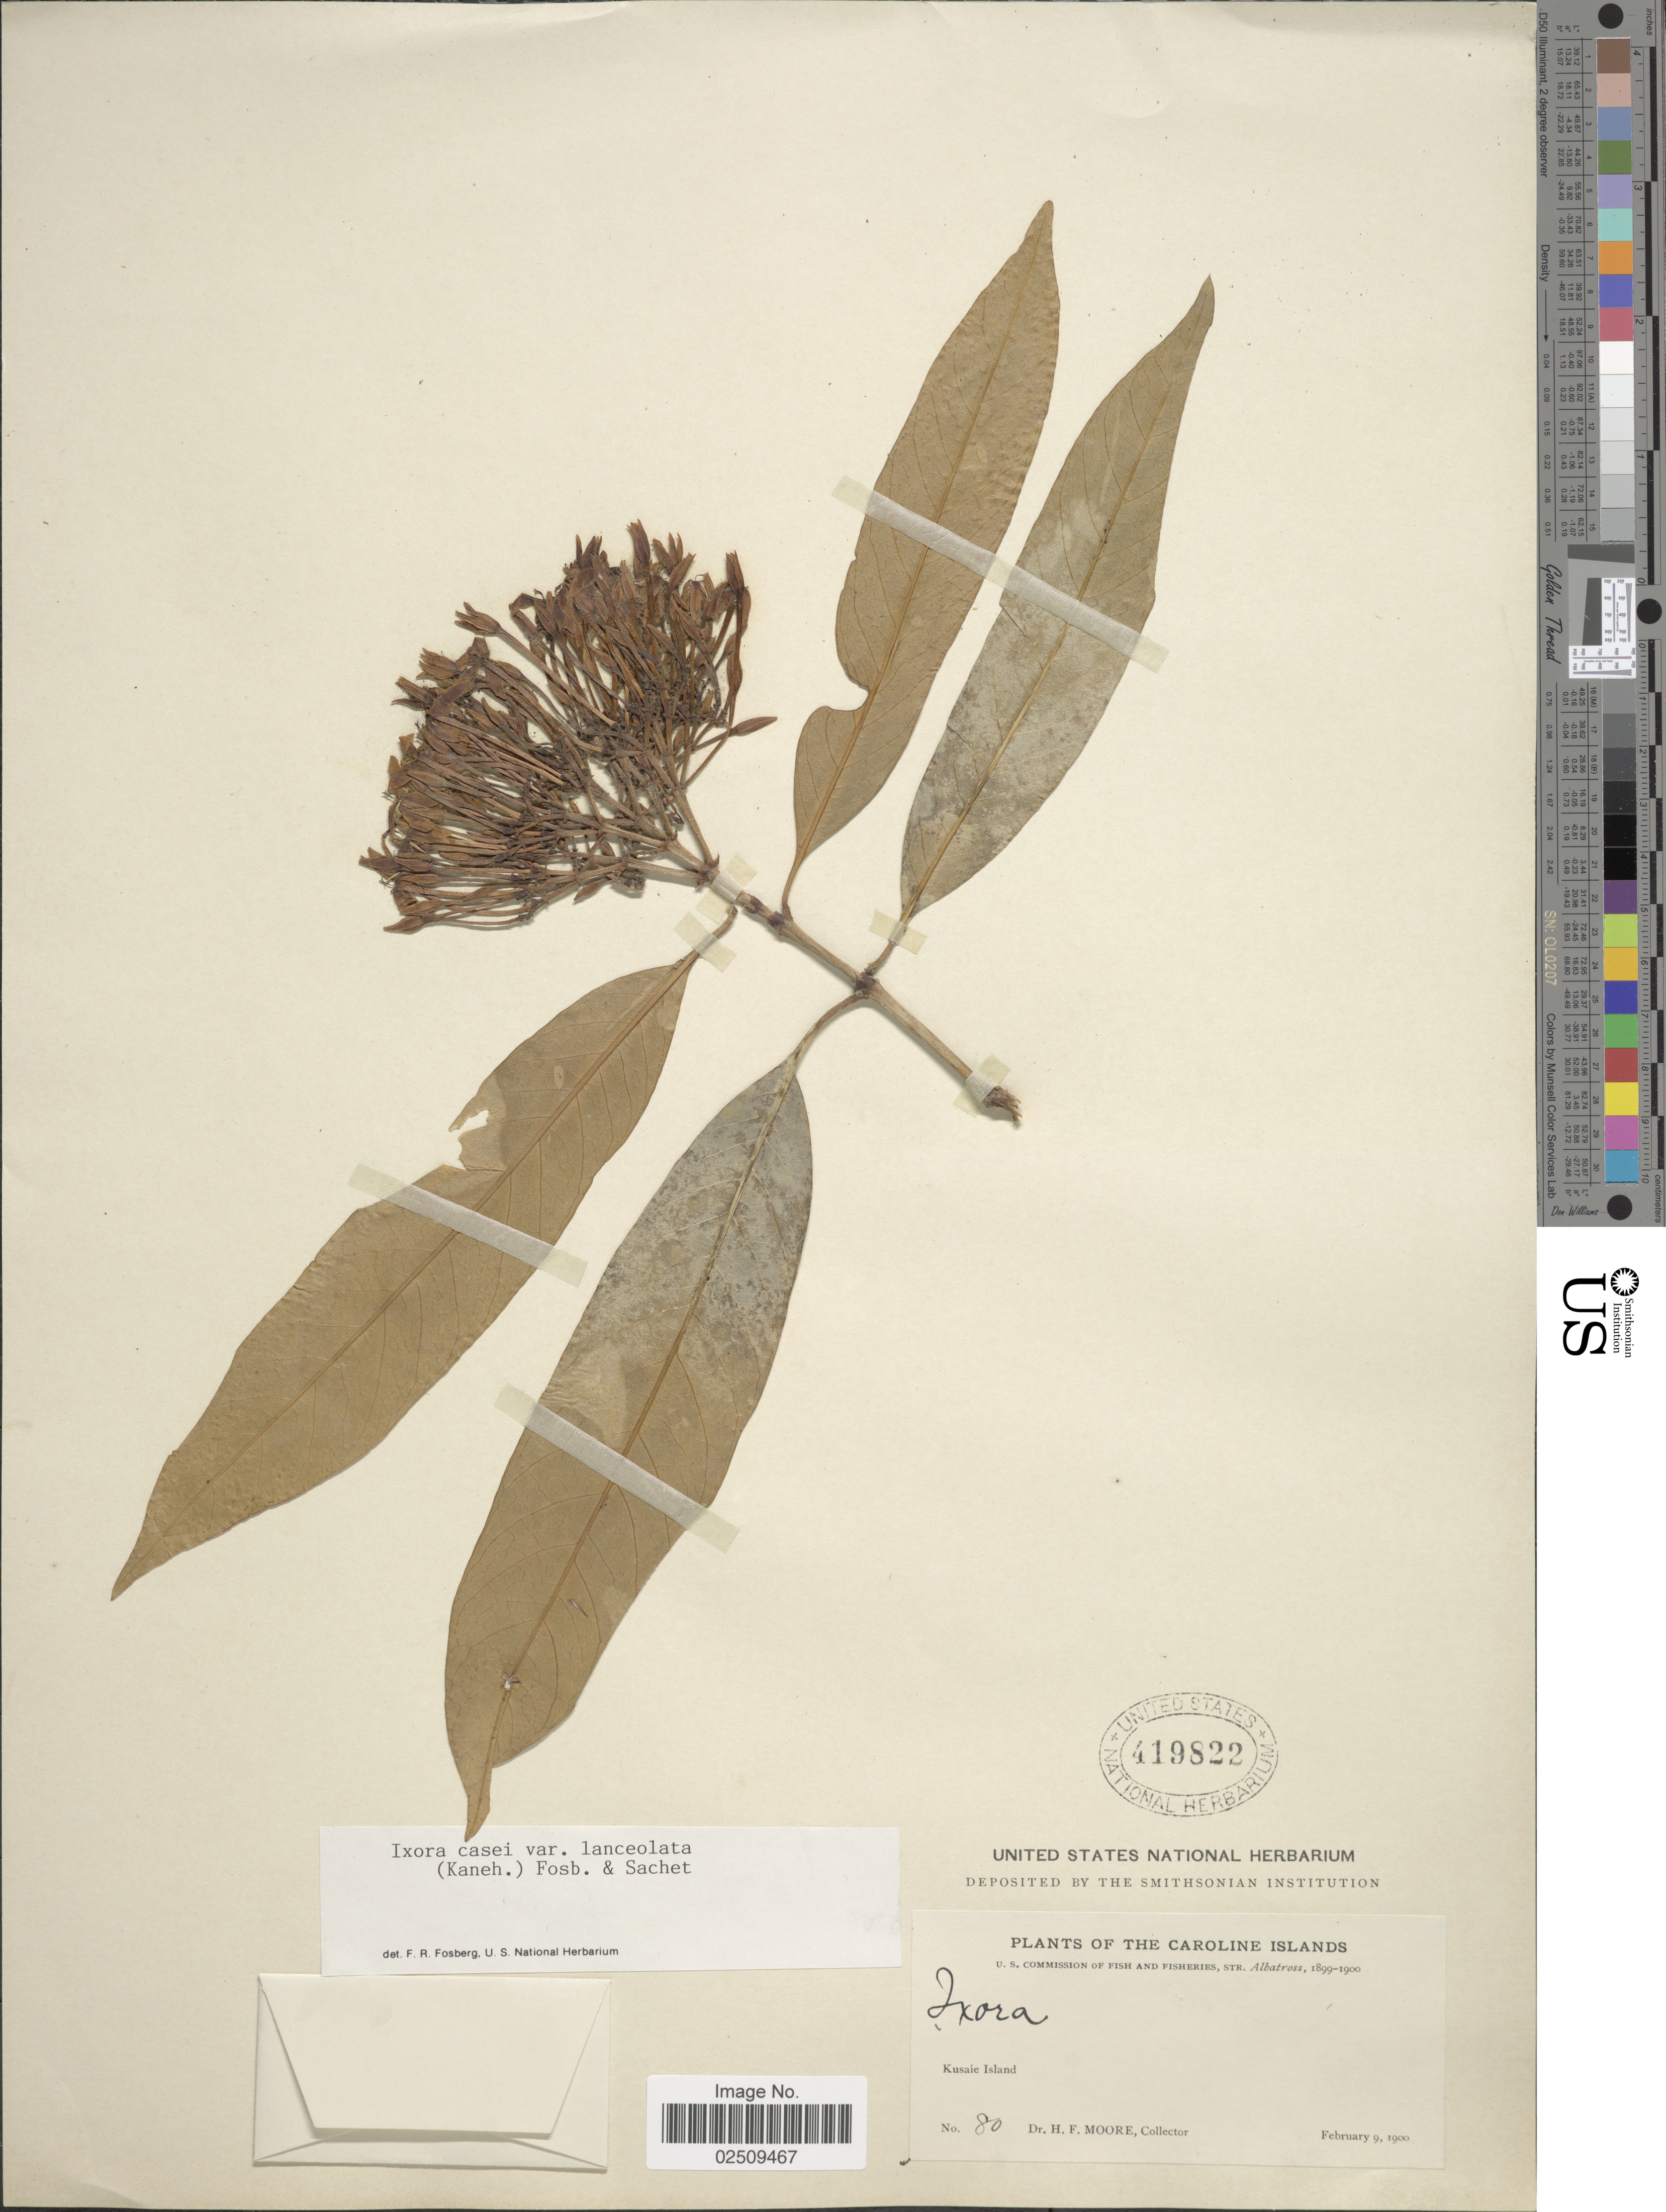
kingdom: Plantae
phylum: Tracheophyta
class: Magnoliopsida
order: Gentianales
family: Rubiaceae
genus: Ixora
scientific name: Ixora casei var. lanceolata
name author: (Kaneh.) Fosberg & Sachet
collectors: H. F. Moore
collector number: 80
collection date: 1900-02-09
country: Micronesia, Federated States of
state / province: Kosrae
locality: The Caroline Islands, Kuaie Island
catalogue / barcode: US 419822